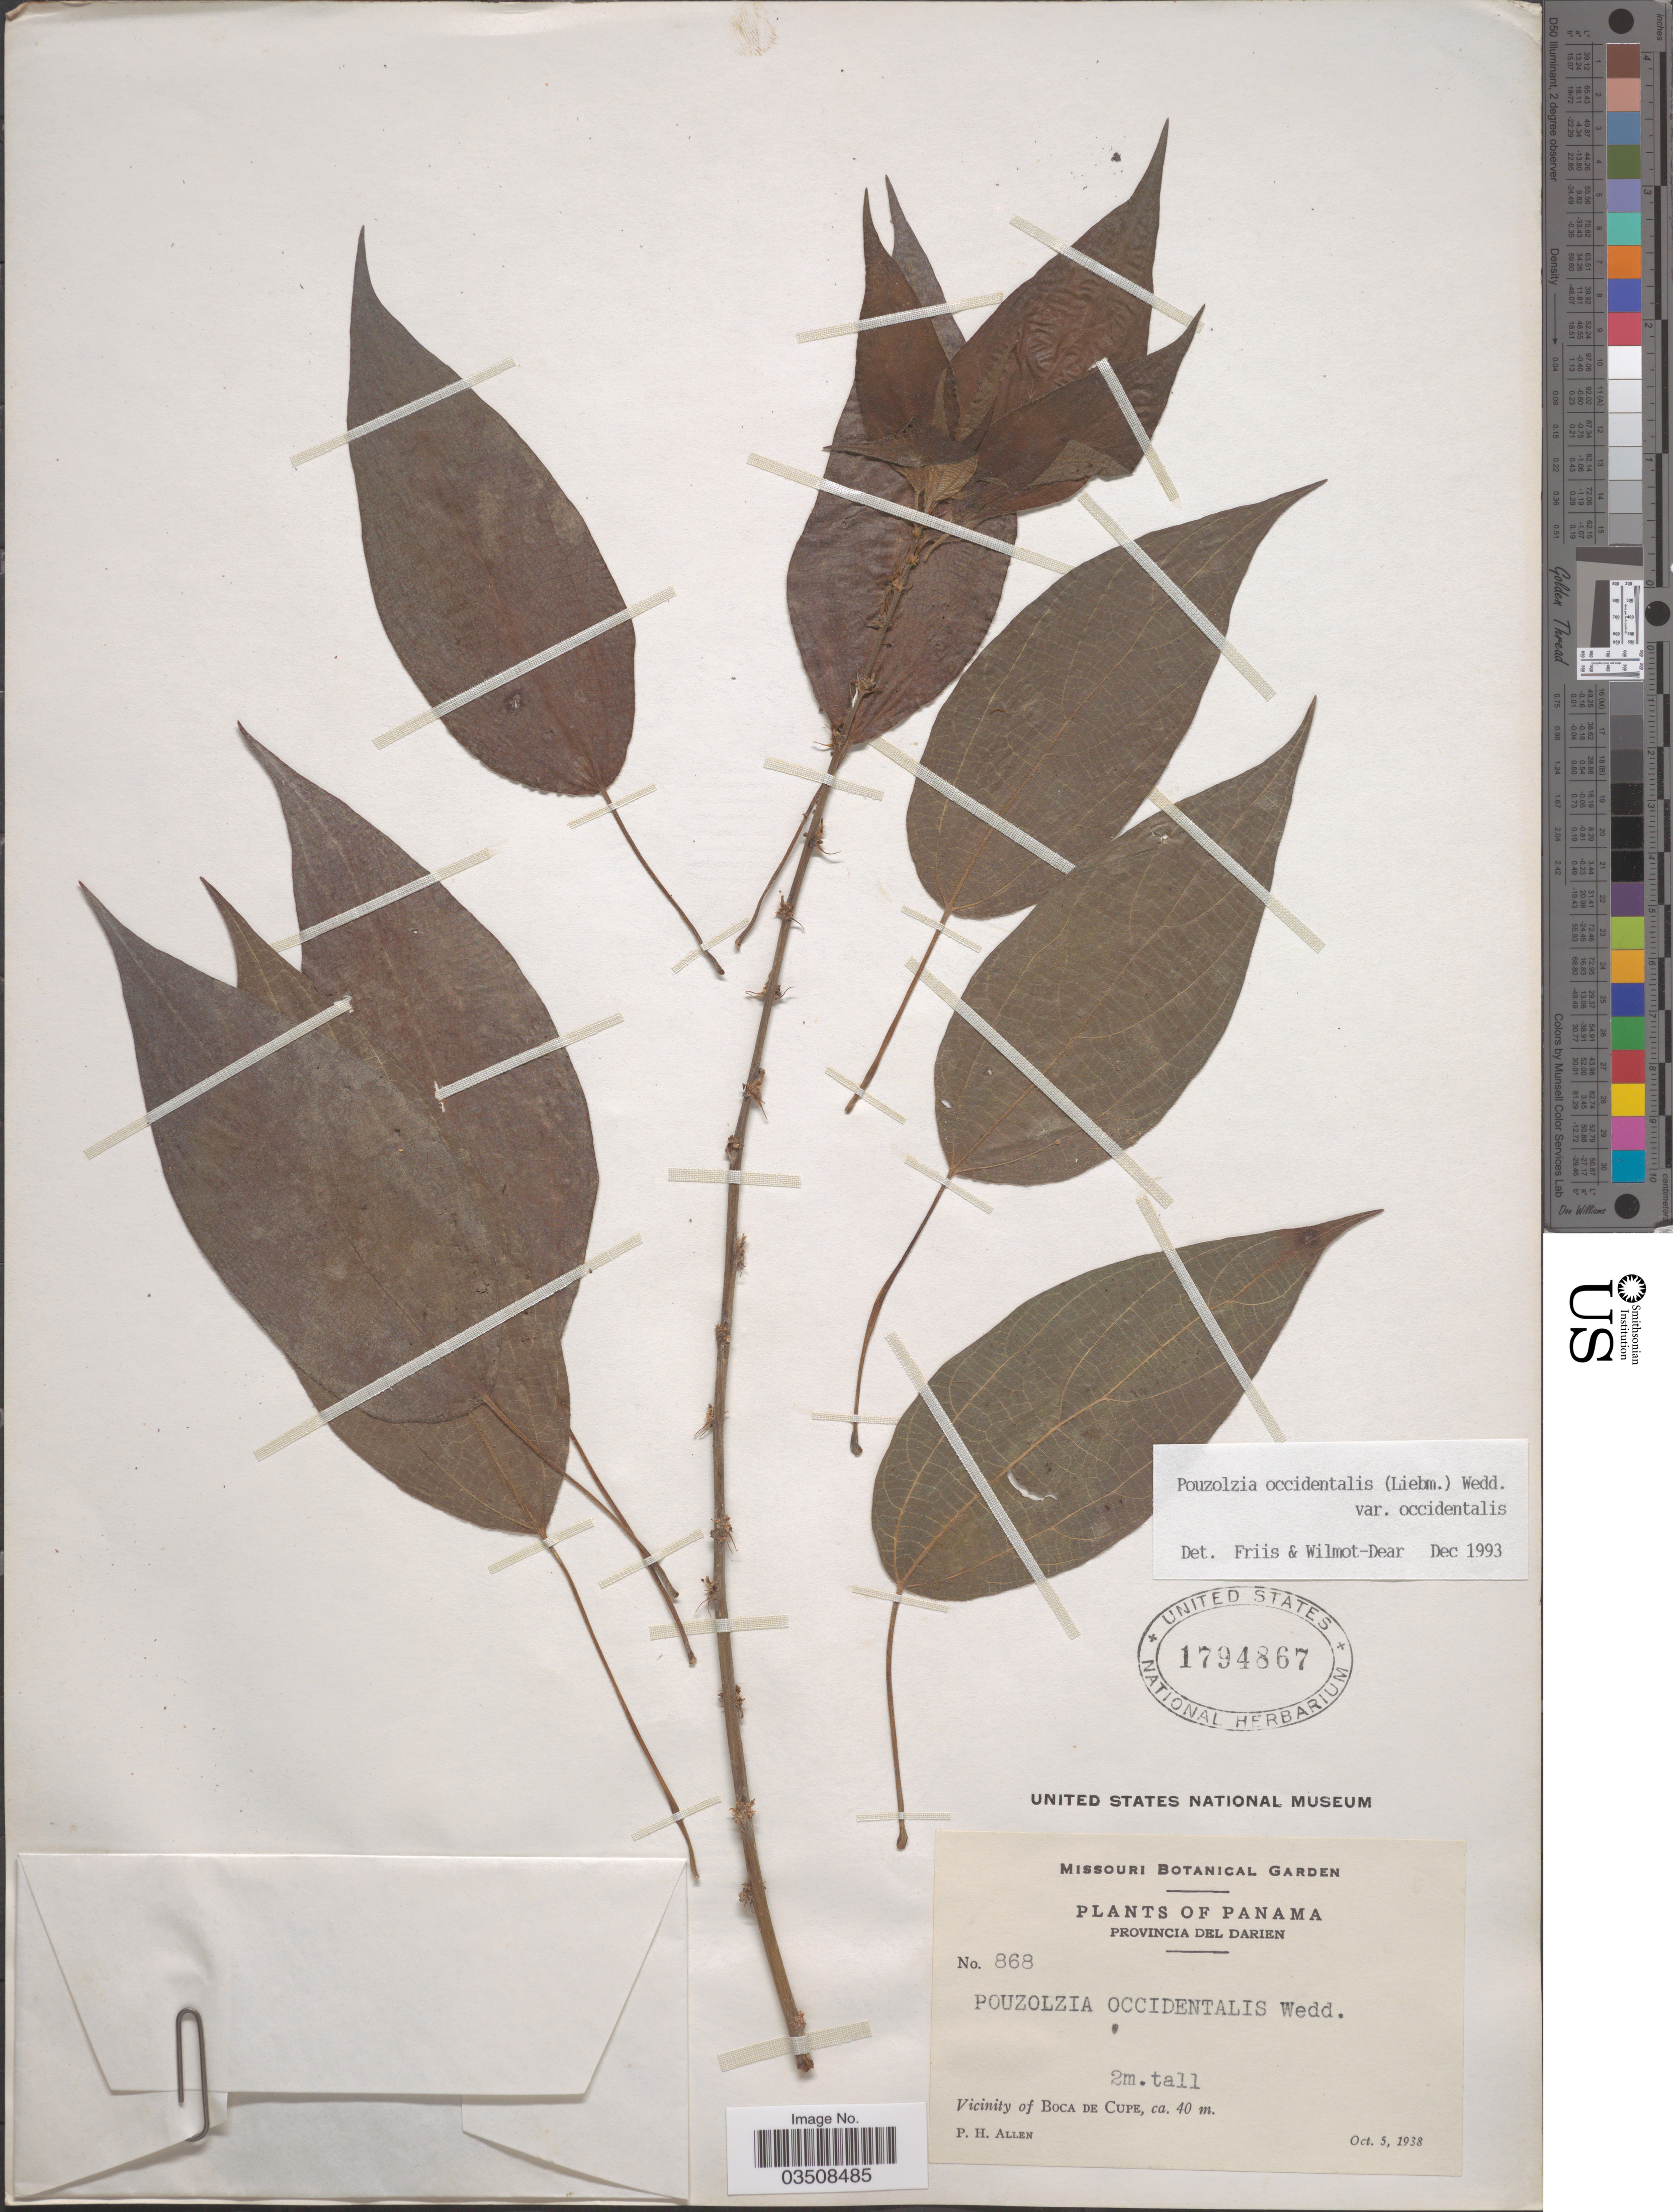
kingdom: Plantae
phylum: Tracheophyta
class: Magnoliopsida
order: Rosales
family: Urticaceae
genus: Pouzolzia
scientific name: Pouzolzia occidentalis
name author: (Liebm.) Wedd.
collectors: P. H. Allen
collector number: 868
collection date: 1938-10-05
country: Panama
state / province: Darien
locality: Vicinity of Boca de Cupe.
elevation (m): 40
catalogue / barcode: US 1794867